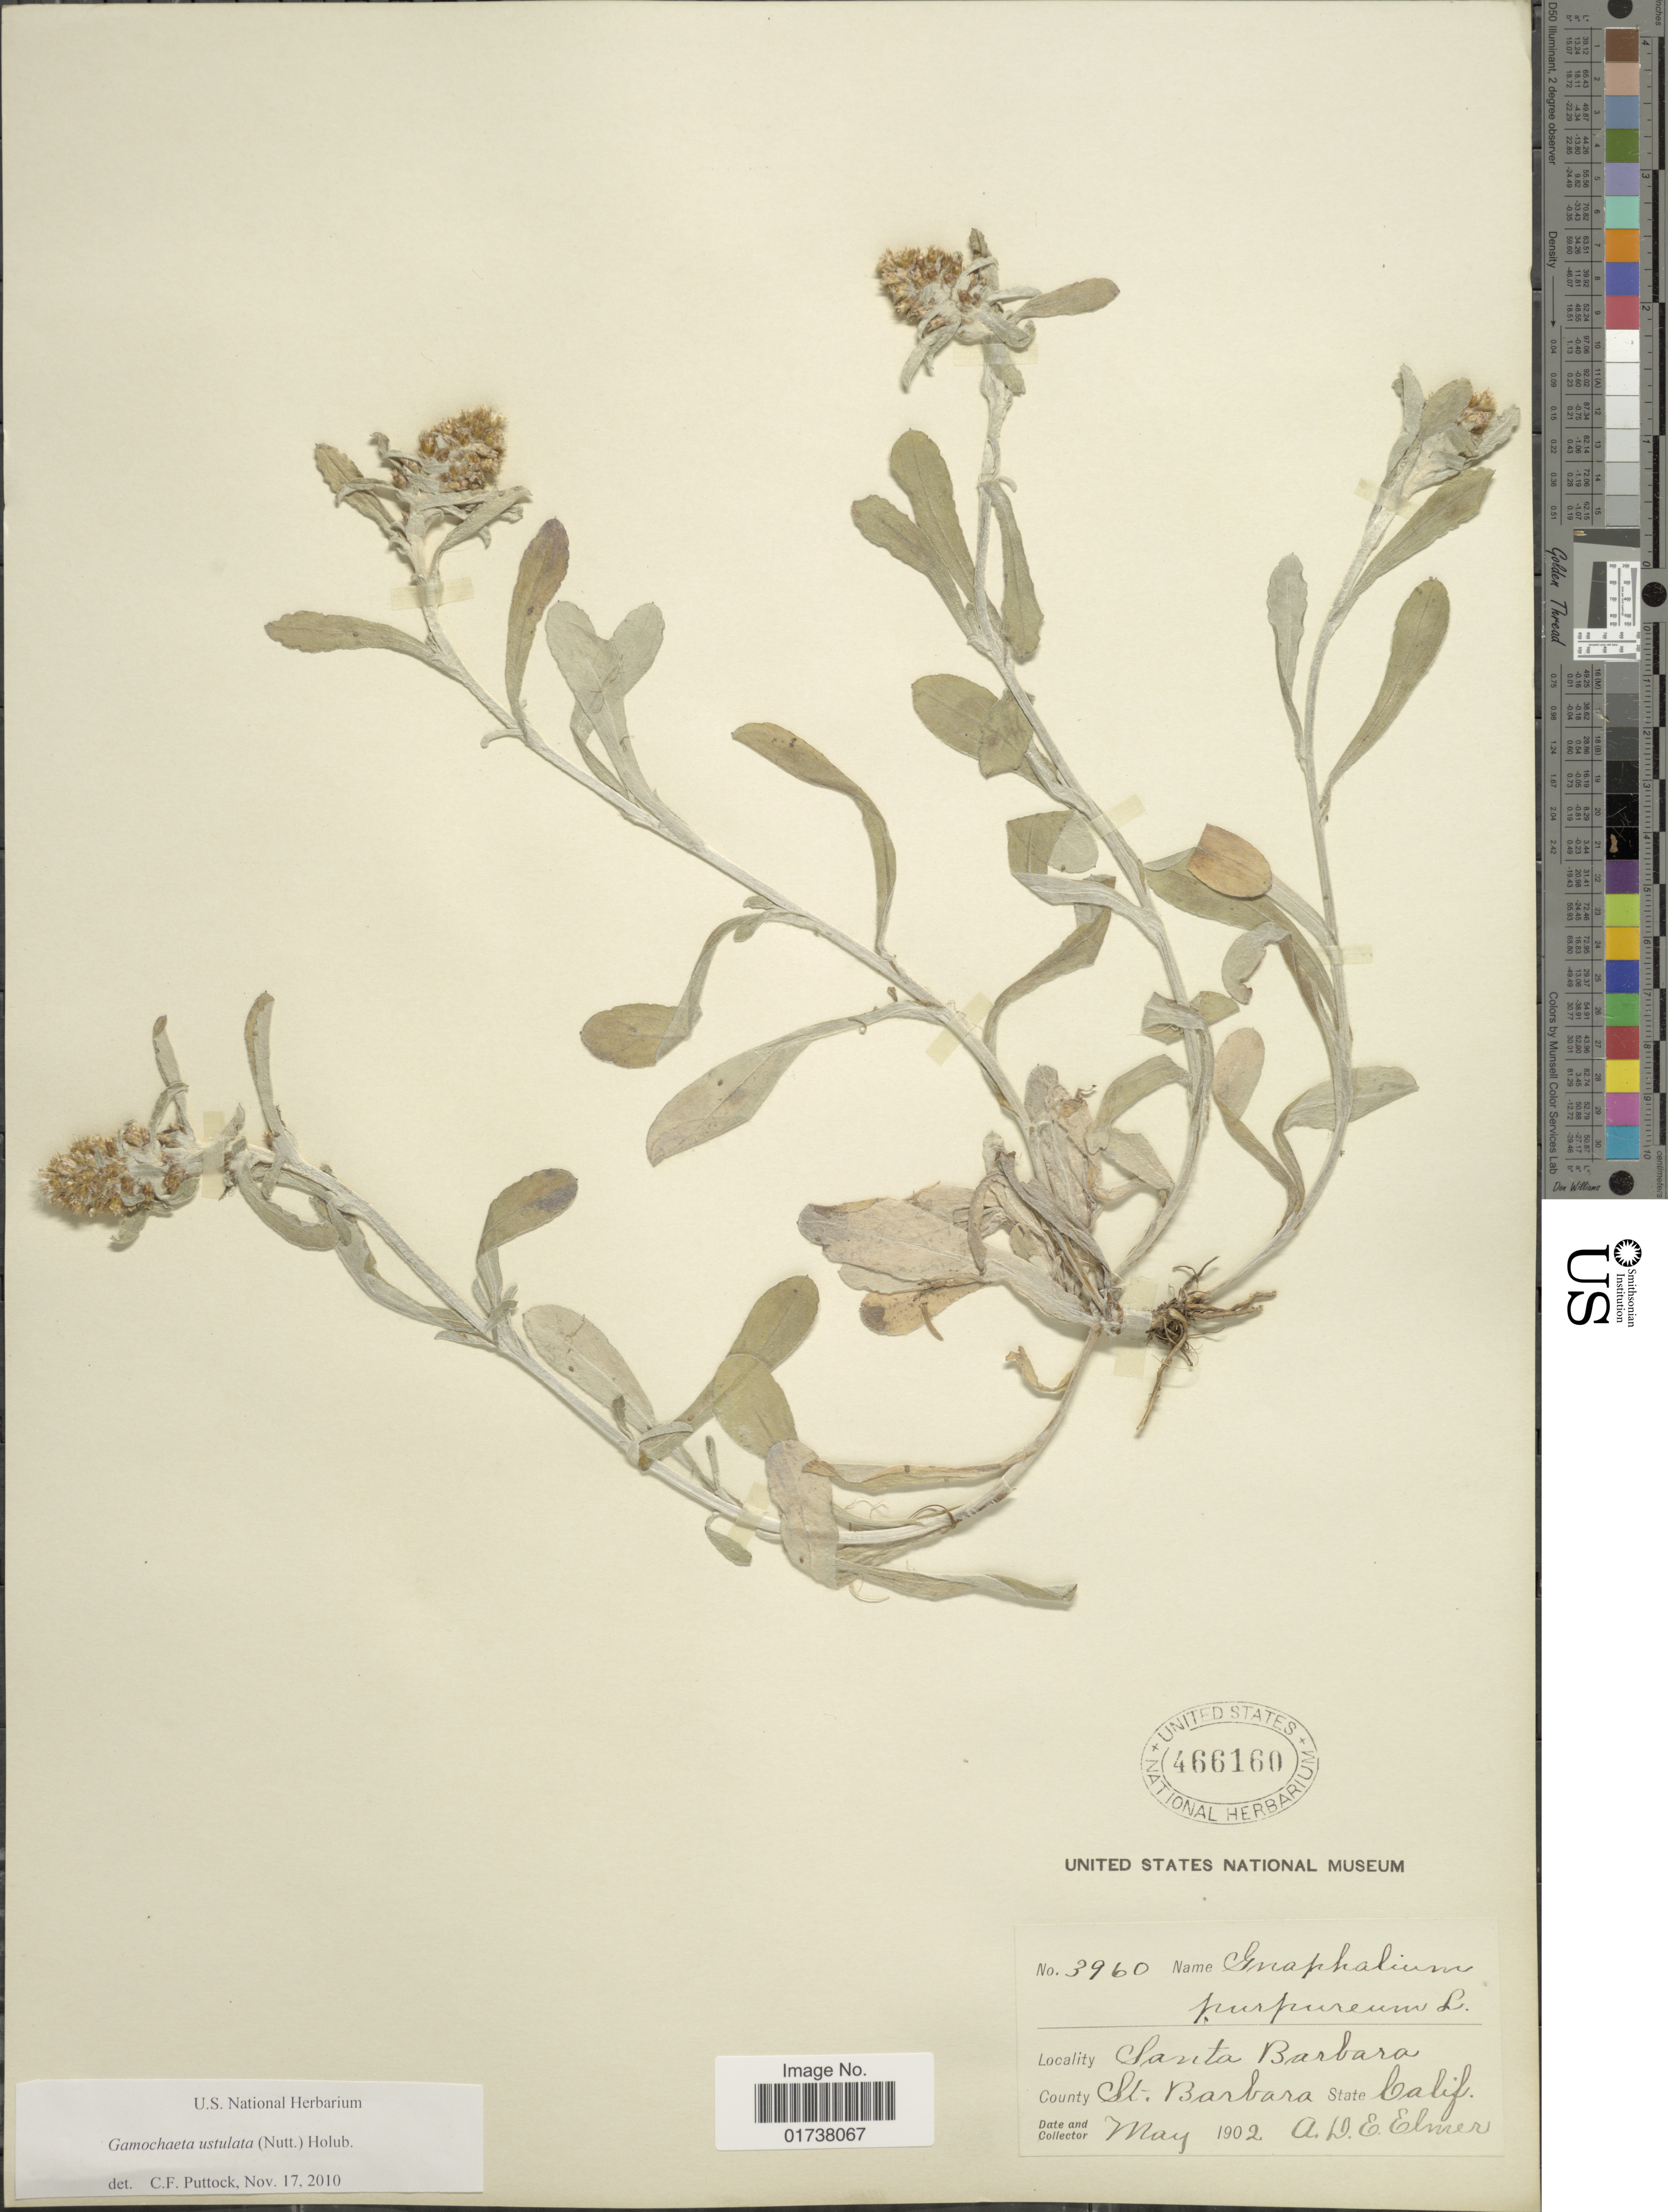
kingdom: Plantae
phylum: Tracheophyta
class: Magnoliopsida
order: Asterales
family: Asteraceae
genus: Gamochaeta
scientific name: Gamochaeta ustulata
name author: (Nutt.) Holub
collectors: A. D. E. Elmer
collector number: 3960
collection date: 1902-05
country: United States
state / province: California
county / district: Santa Barbara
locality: Santa Barbara, County: Santa Barbara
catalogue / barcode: US 466160